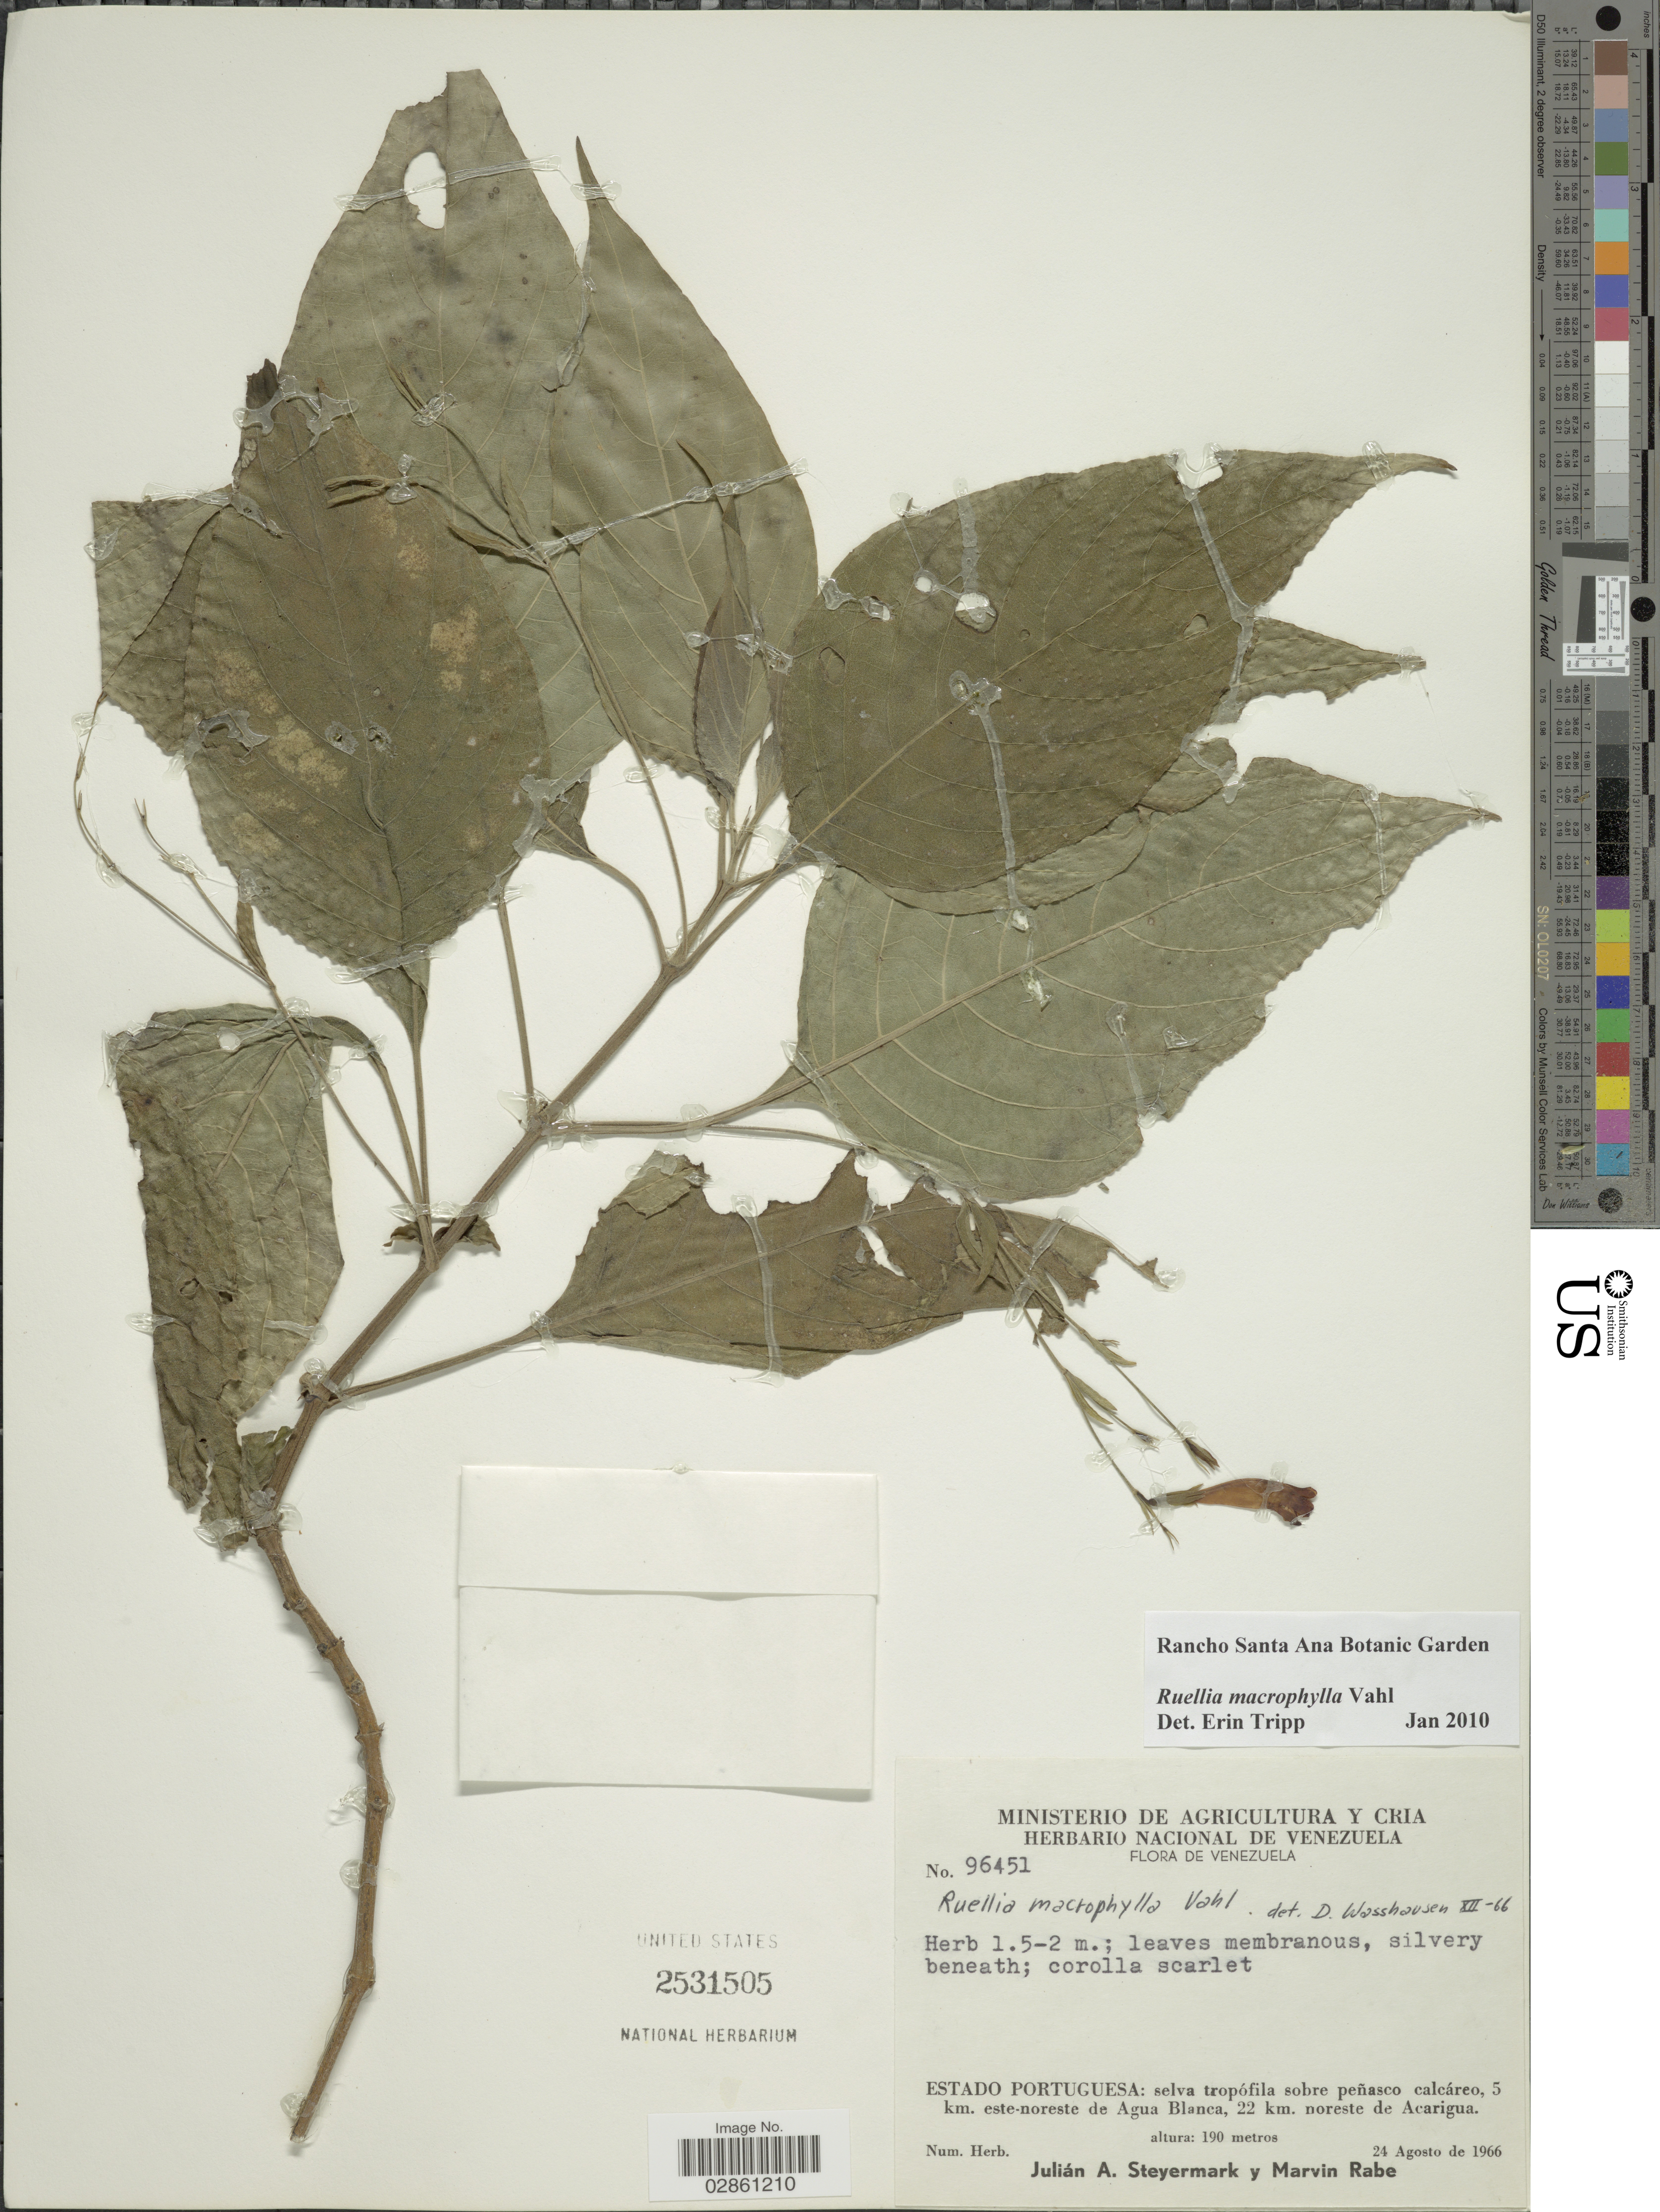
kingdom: Plantae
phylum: Tracheophyta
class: Magnoliopsida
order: Lamiales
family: Acanthaceae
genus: Ruellia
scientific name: Ruellia macrophylla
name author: Vahl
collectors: J. Steyermark & M. Rabe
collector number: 96451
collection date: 1966-08-24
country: Venezuela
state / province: Portuguesa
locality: Selva tropófila sobre peñasco calcáreo, 5 km. este-noreste de Agua Blanca, 22 km. noreste de Acarigua.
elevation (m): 190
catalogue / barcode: US 2531505